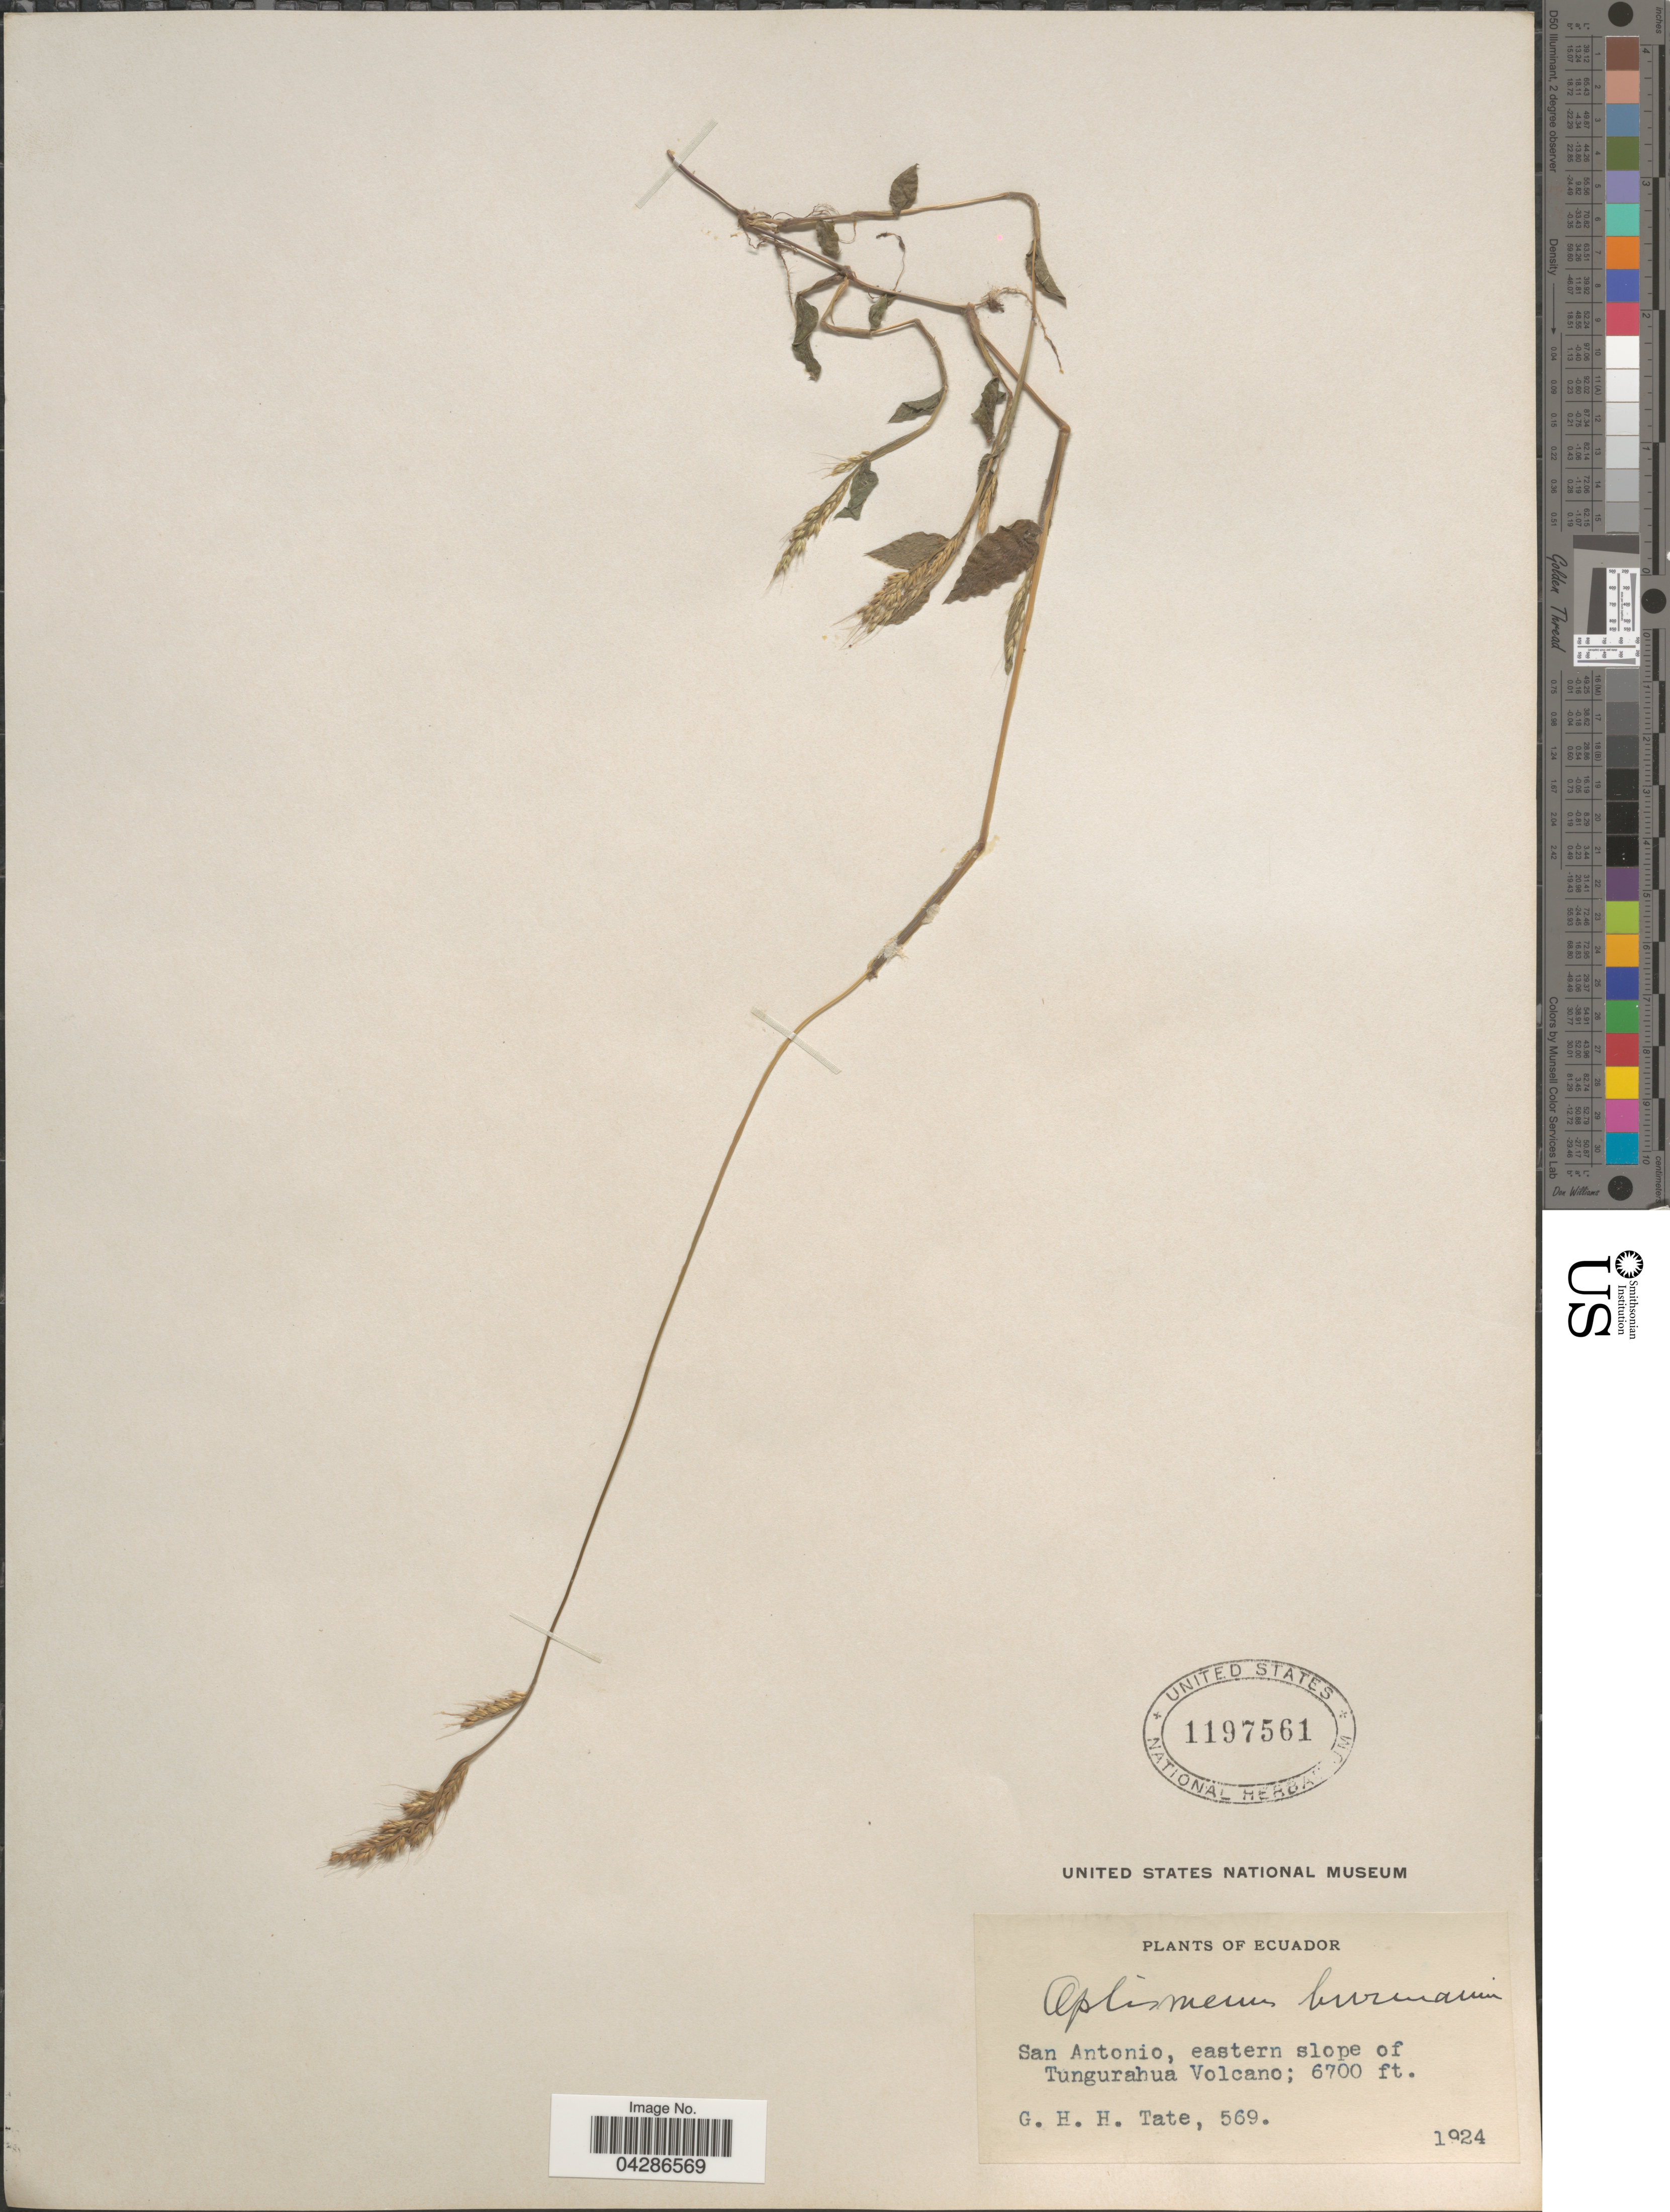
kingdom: Plantae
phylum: Tracheophyta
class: Liliopsida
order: Poales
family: Poaceae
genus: Oplismenus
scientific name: Oplismenus burmannii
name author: (Retz.) P. Beauv.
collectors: G. H. H.Tate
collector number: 569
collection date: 1924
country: Ecuador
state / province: Tungurahua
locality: San Antonio, eastern slope of Tungurahua Volcano.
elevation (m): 2042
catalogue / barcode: US 1197561